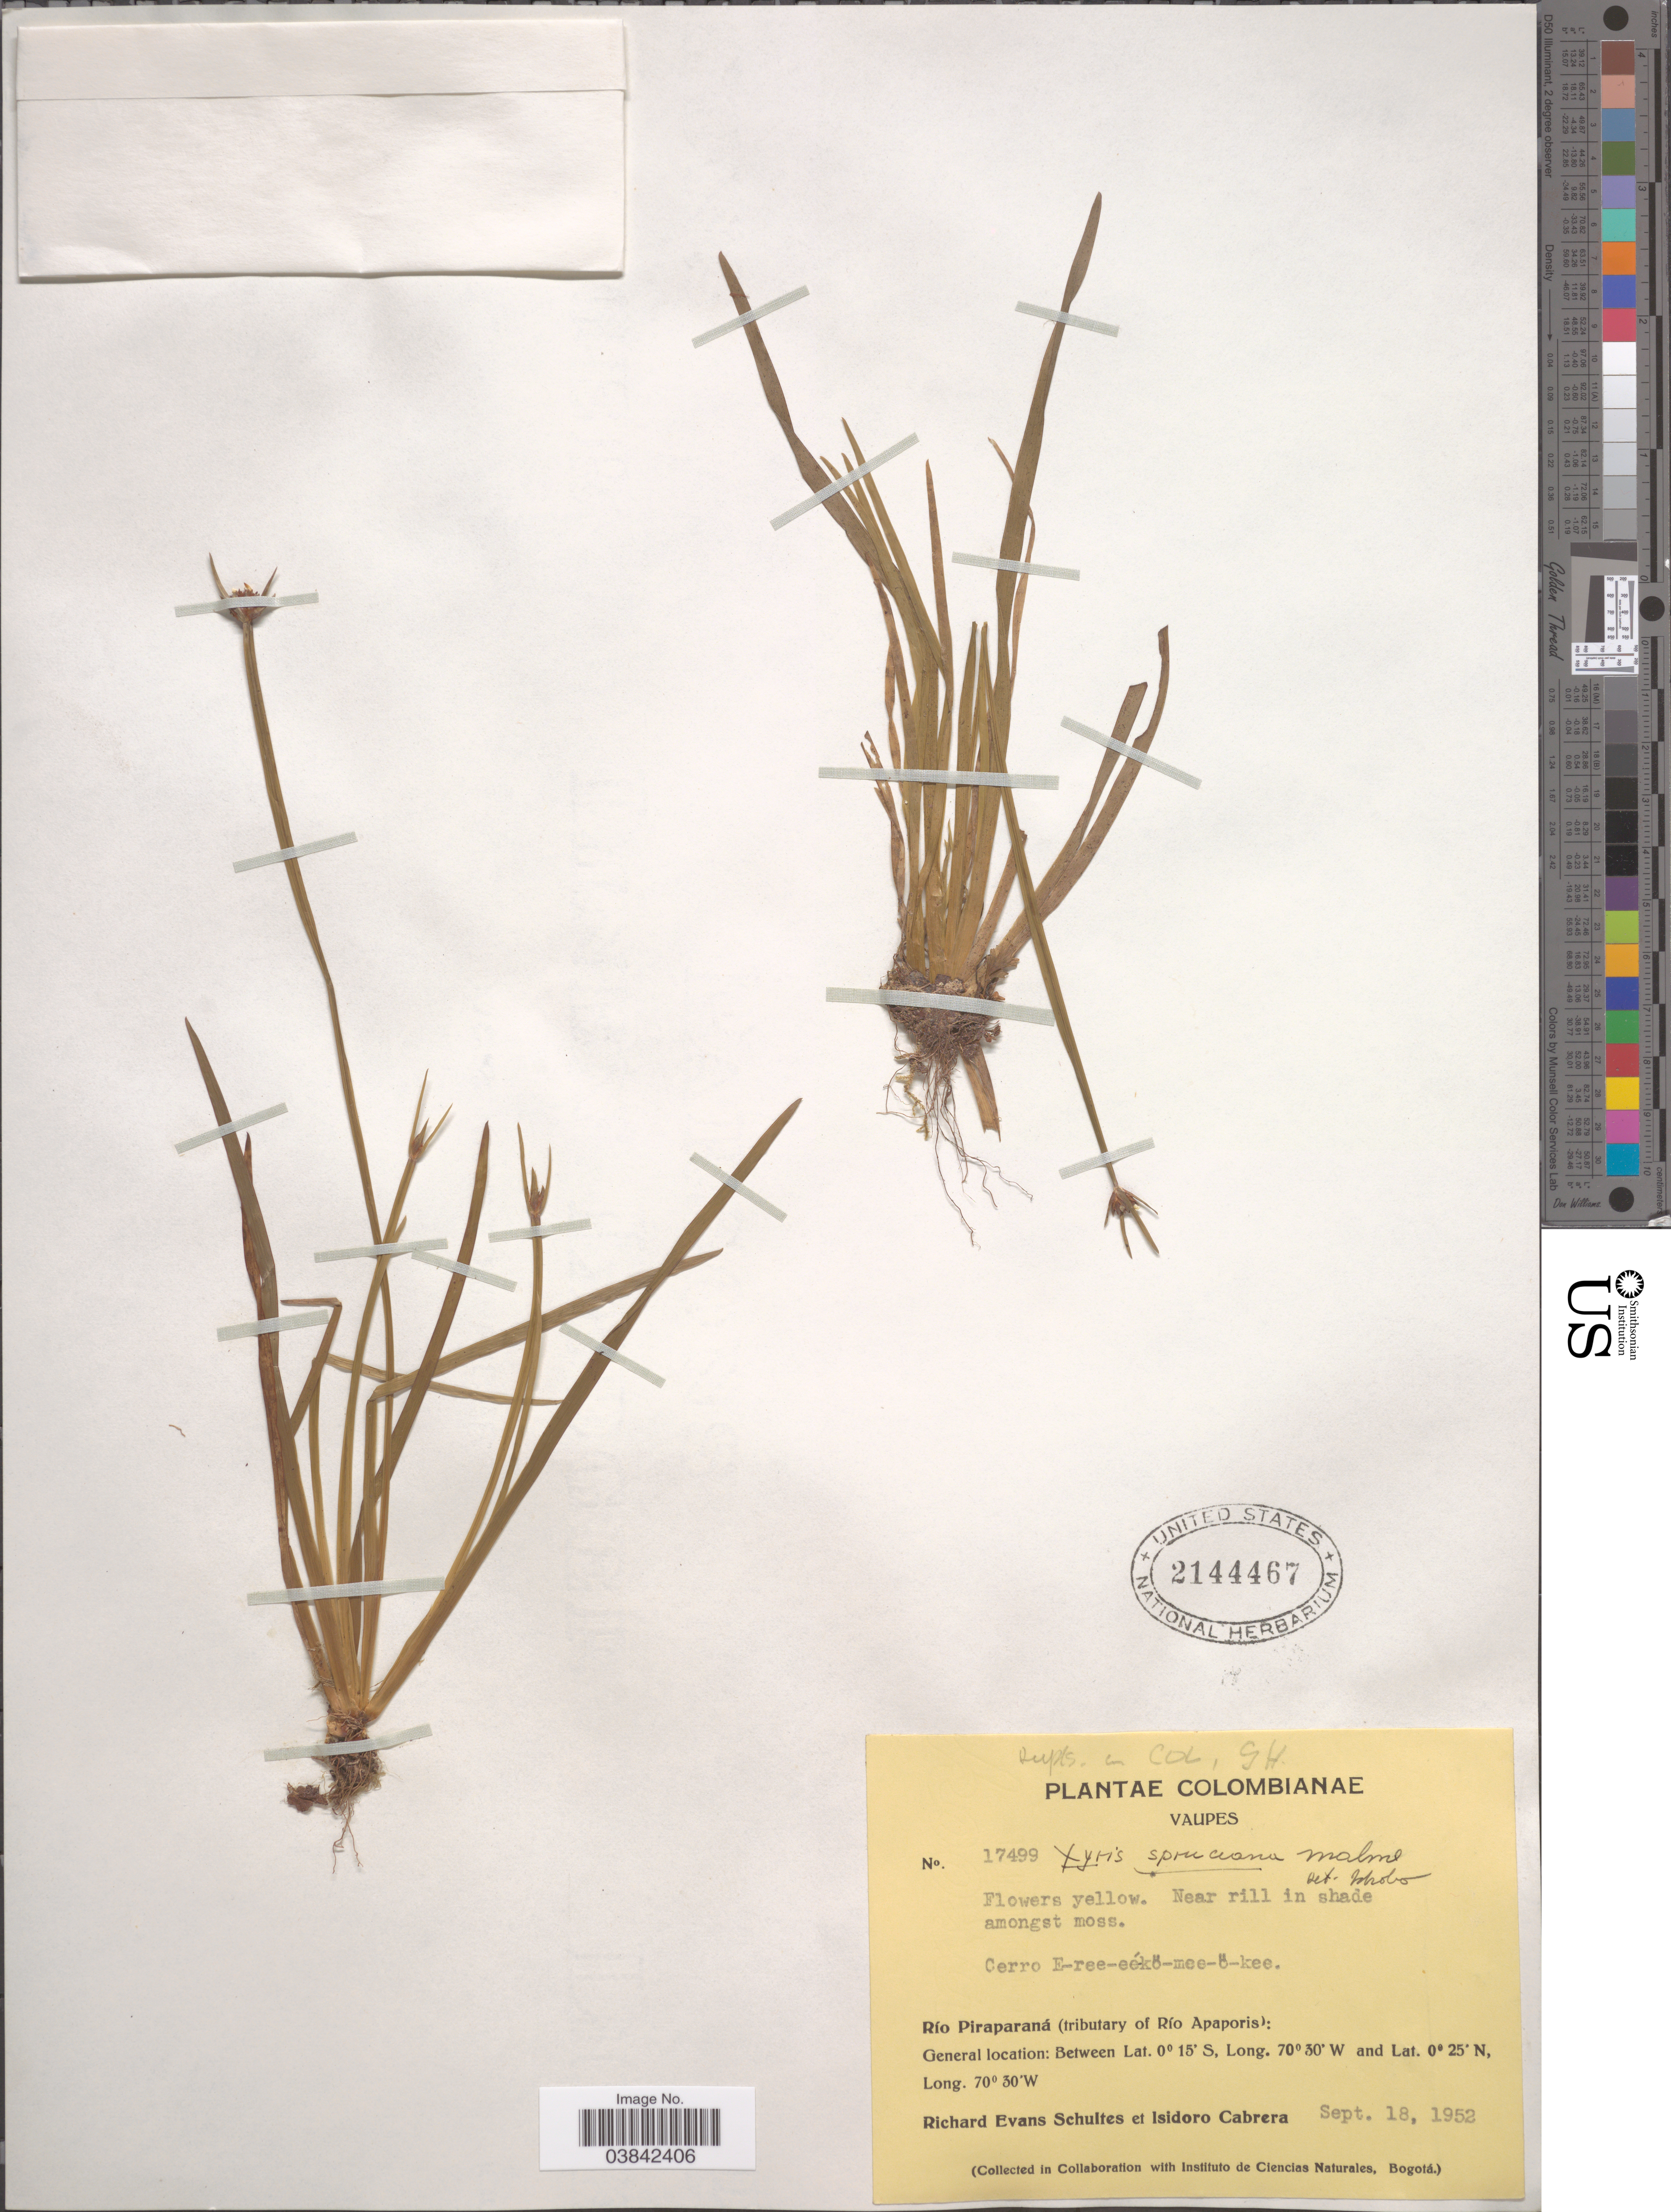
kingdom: Plantae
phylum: Tracheophyta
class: Liliopsida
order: Poales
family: Xyridaceae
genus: Xyris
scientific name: Xyris spruceana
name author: Malme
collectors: R. E. Schultes & I. Cabrera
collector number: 17499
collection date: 1952-09-18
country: Colombia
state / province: Vaupés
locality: Near rill in shade amongst moss. Cerro E-ree-eé-kö-mee-ö-kee. Río Piraparaná (tributary of Río Apaporis).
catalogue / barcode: US 2144467